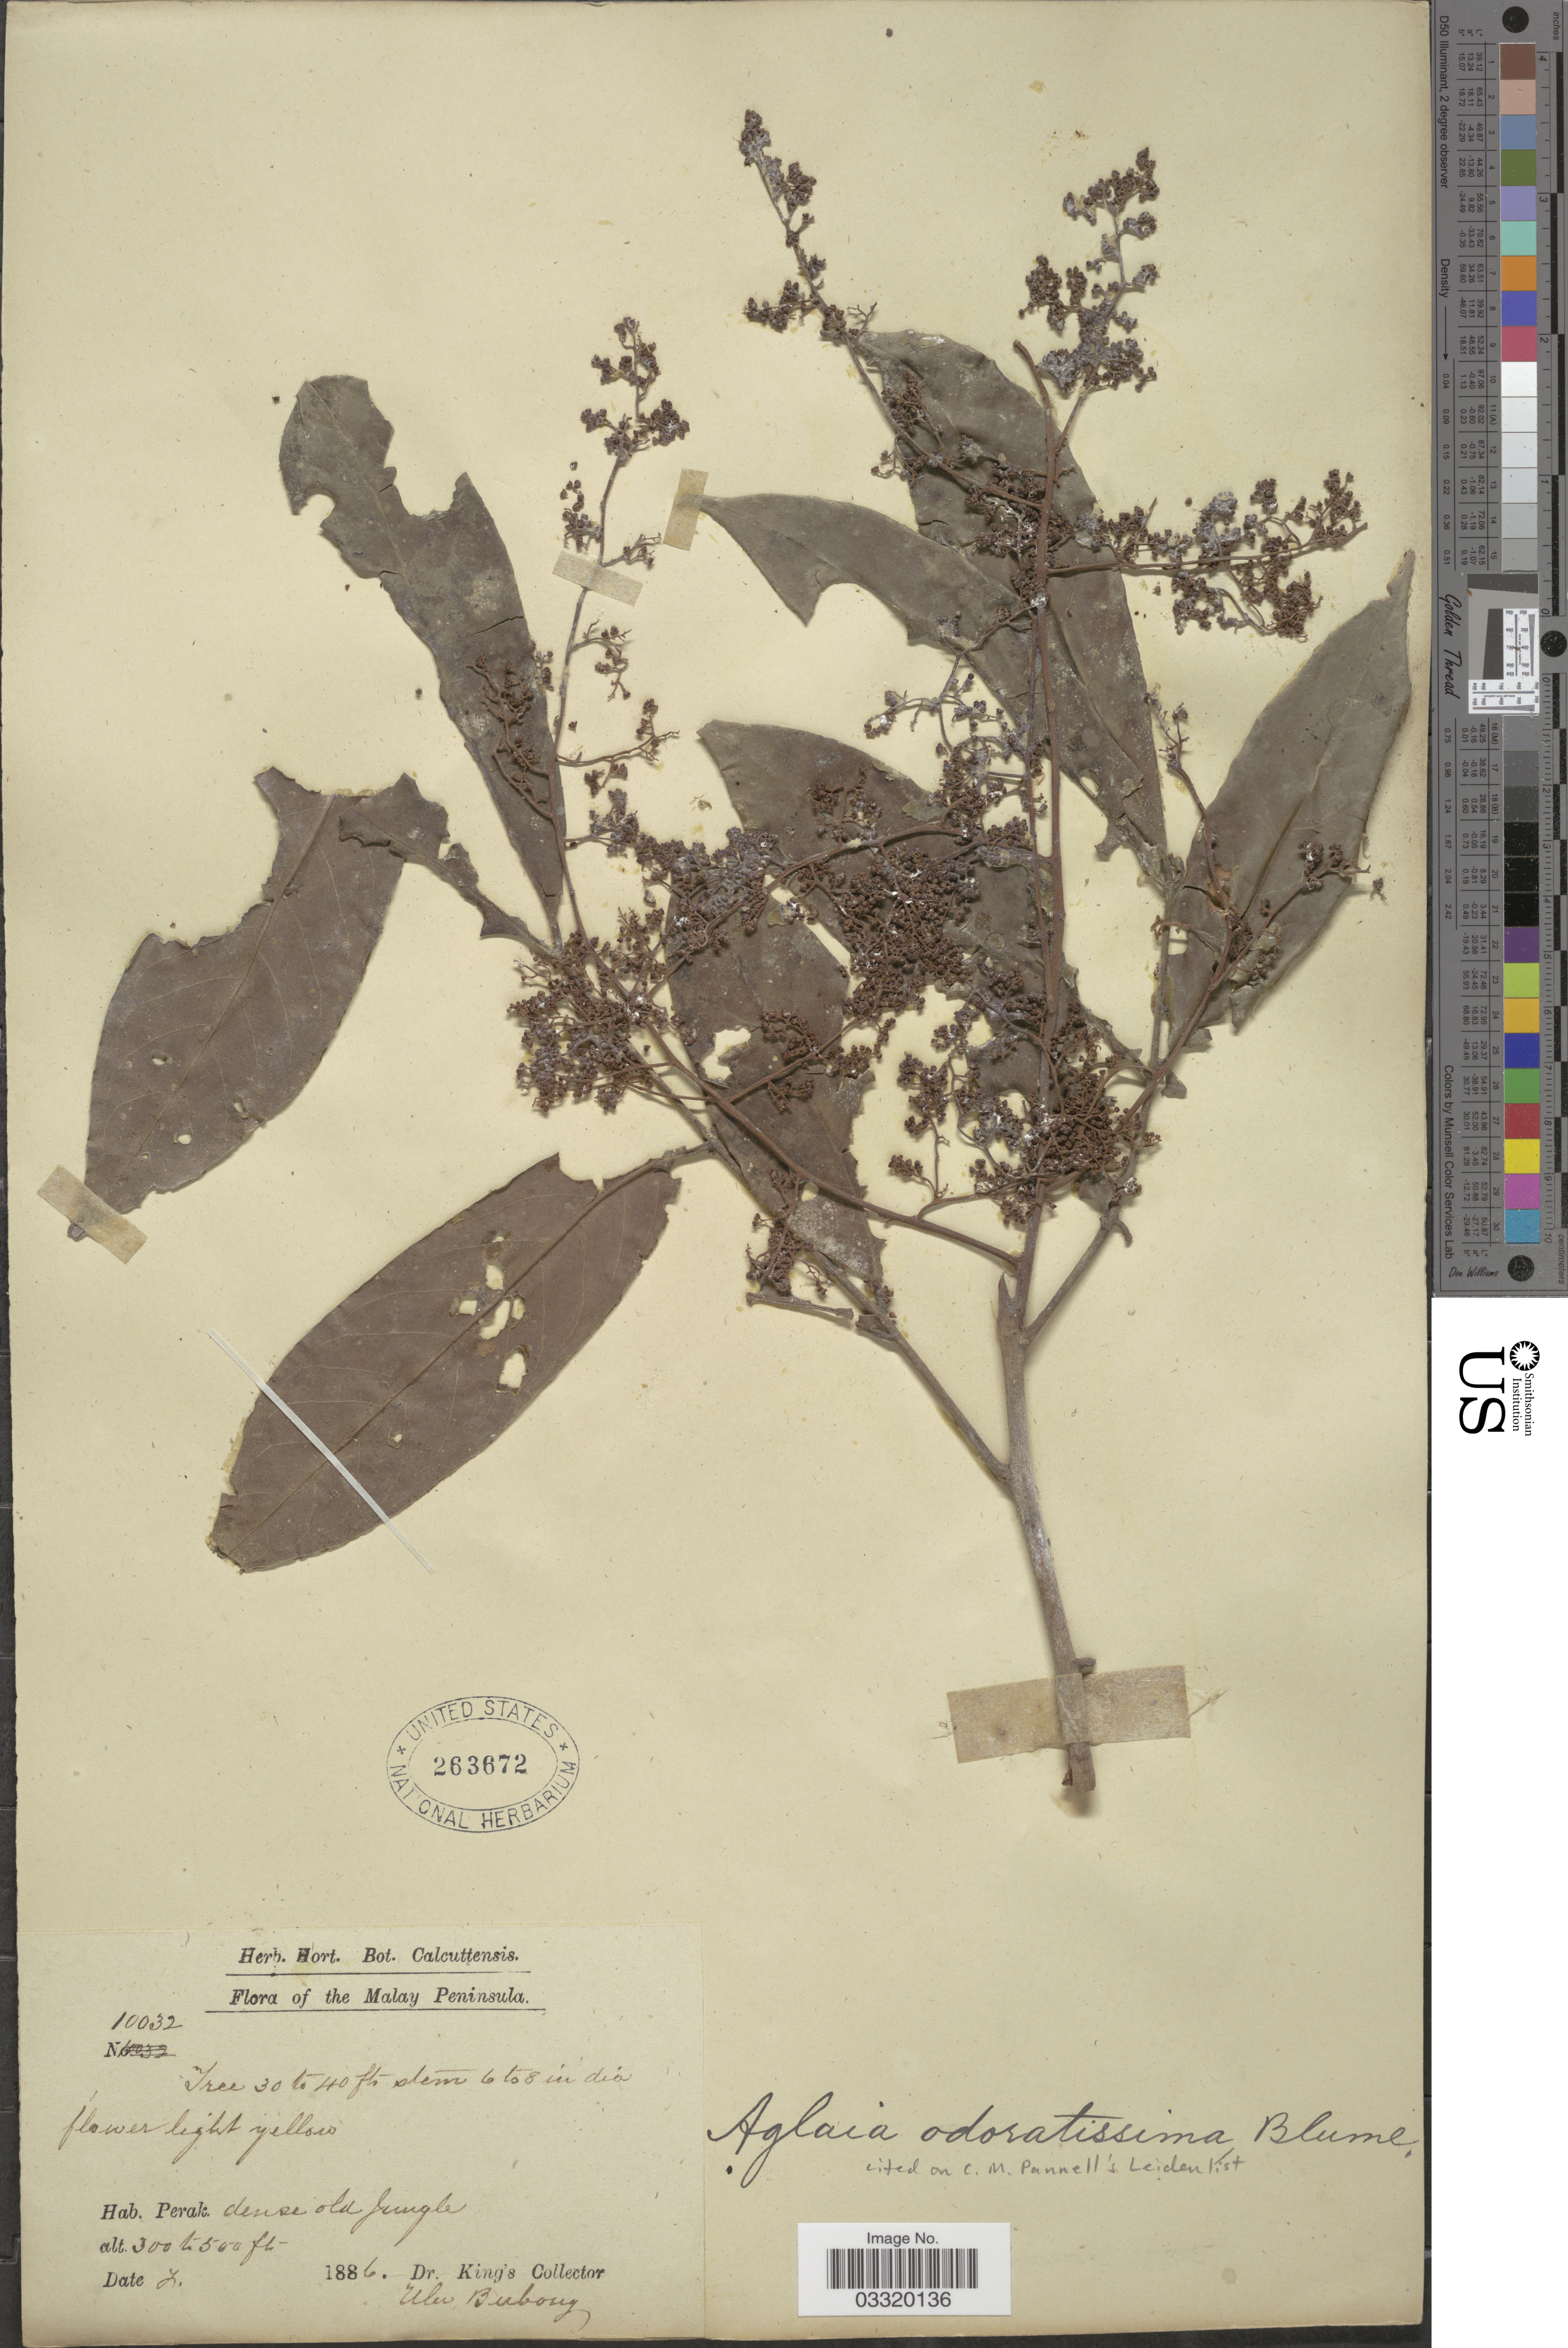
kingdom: Plantae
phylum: Tracheophyta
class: Magnoliopsida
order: Sapindales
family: Meliaceae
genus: Aglaia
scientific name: Aglaia odoratissima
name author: Blume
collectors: Dr. King's collector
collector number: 10032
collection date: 1886-01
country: Malaysia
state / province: Perak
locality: Malay Peninsula. Perak, dense old jungle.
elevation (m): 91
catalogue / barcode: US 263672